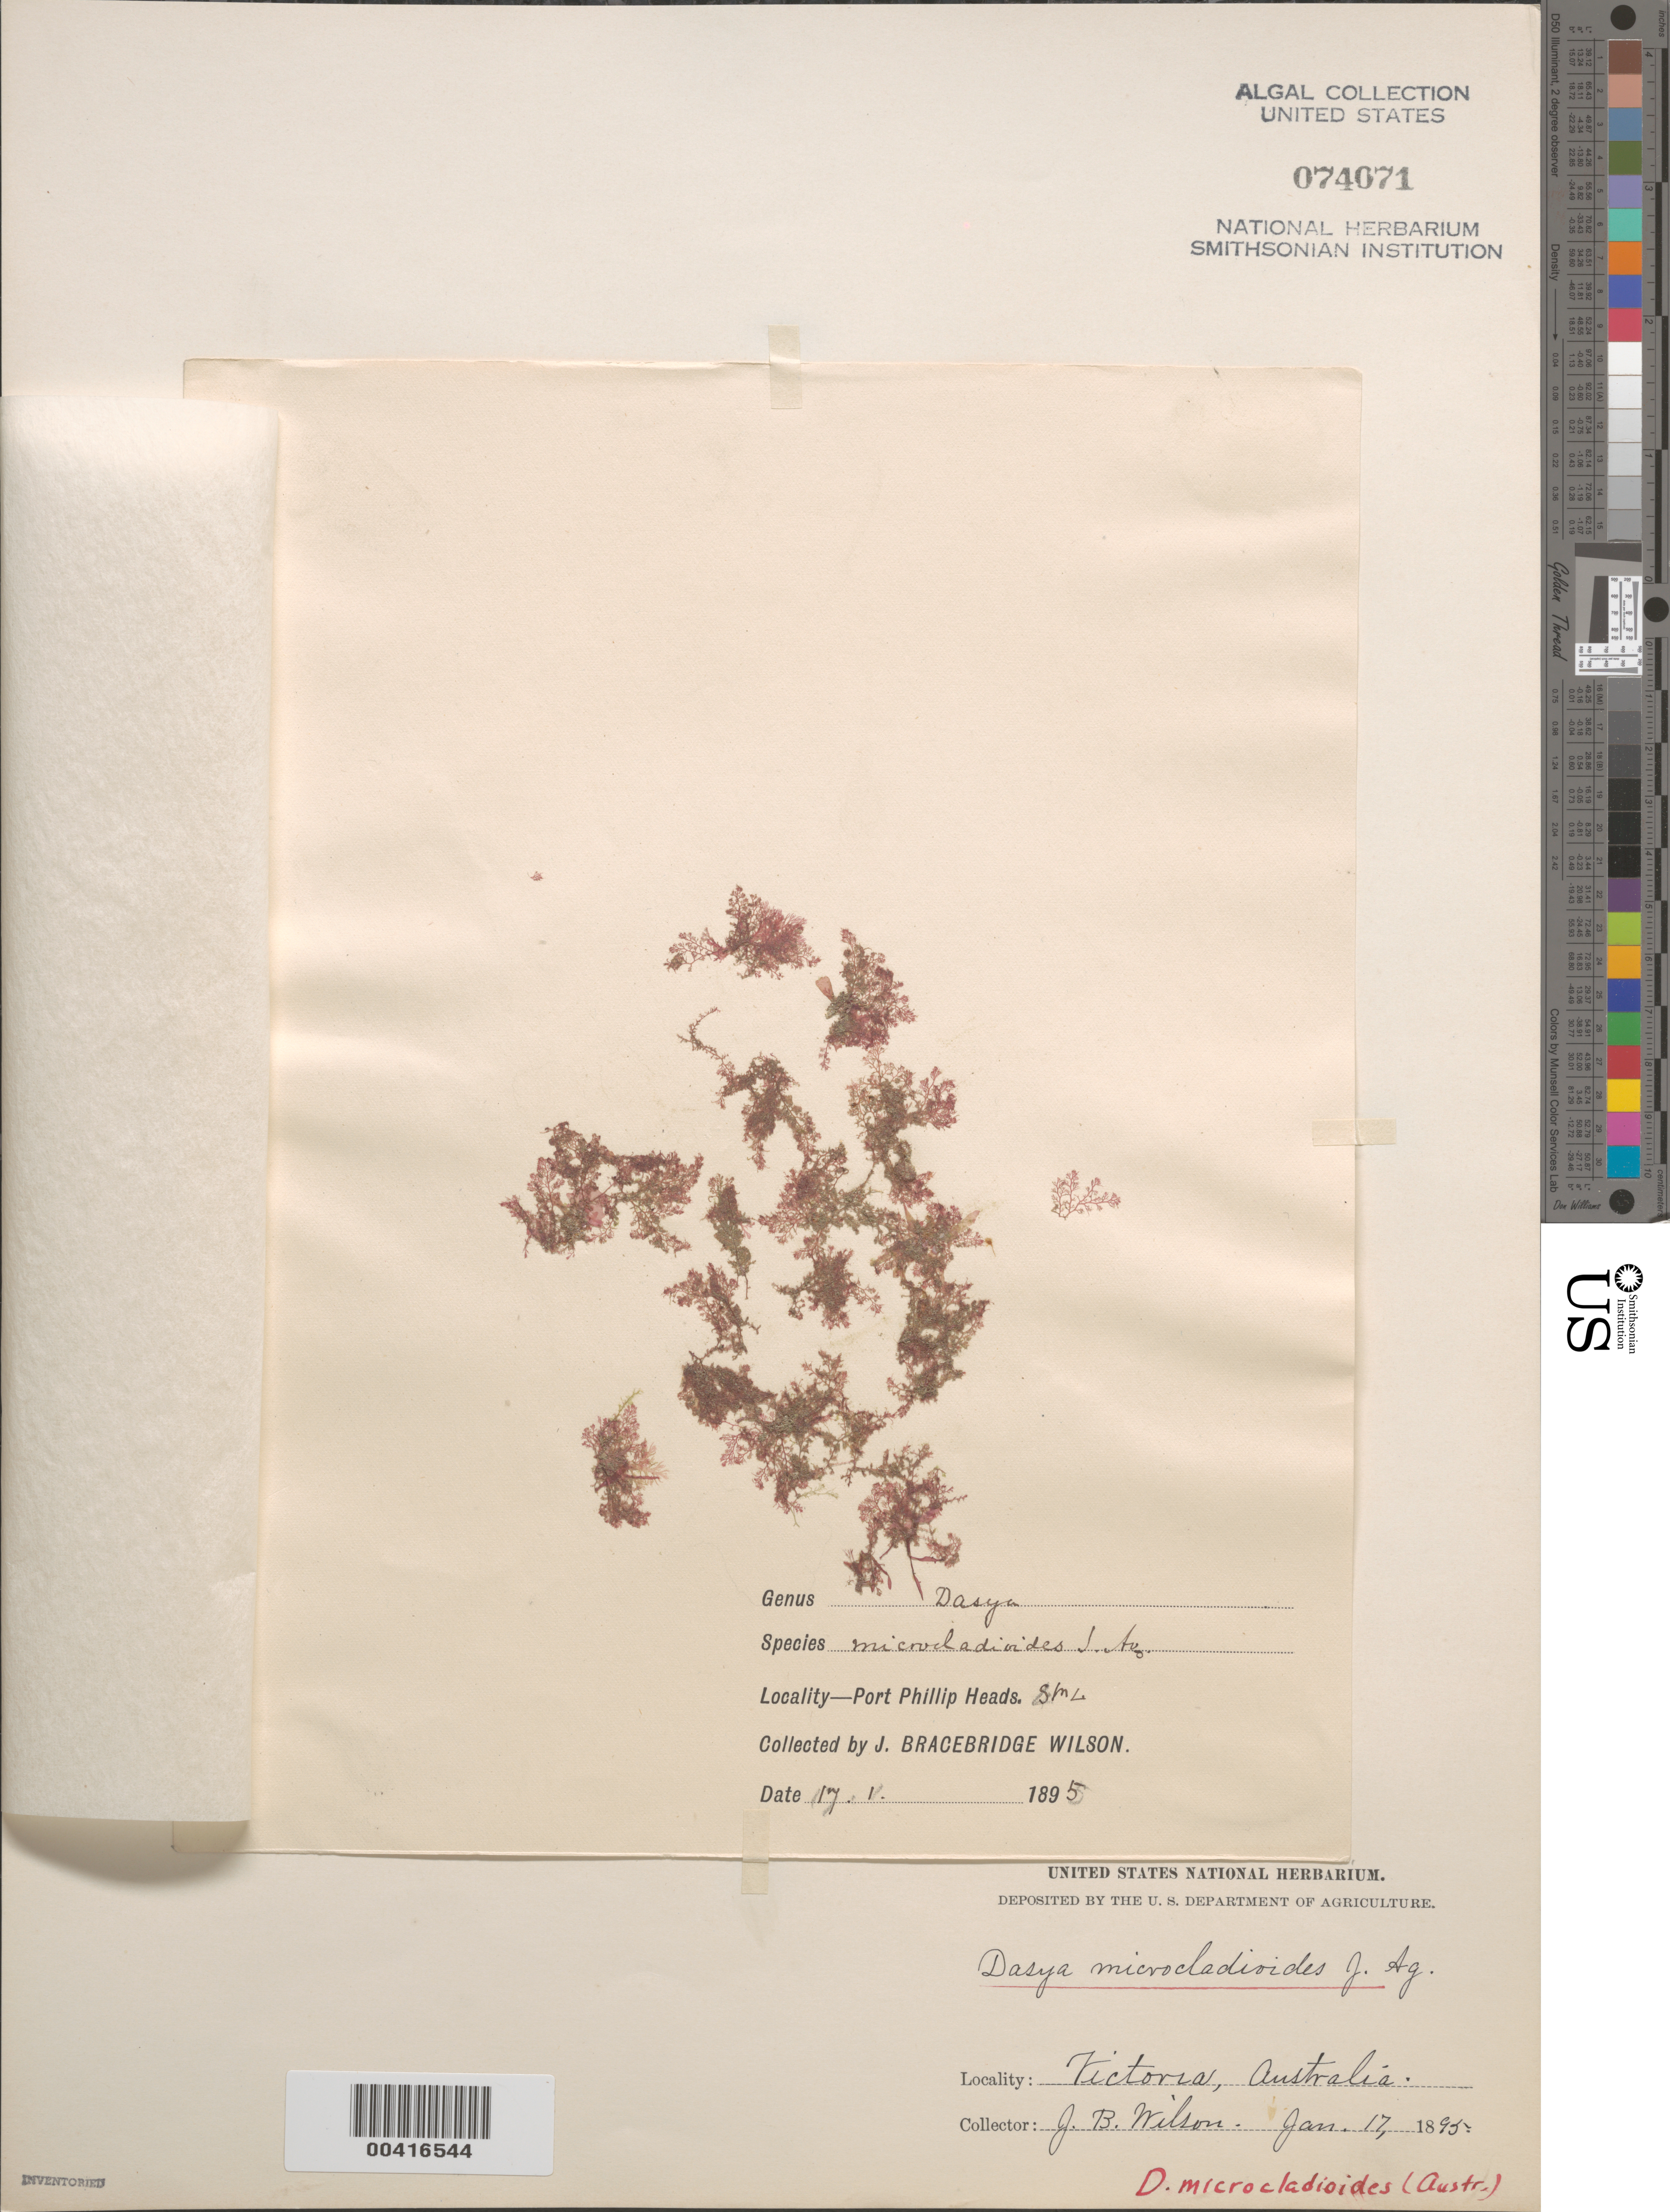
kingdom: Plantae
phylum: Rhodophyta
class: Florideophyceae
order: Ceramiales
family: Dasyaceae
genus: Heterosiphonia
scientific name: Heterosiphonia microcladioides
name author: (J. Agardh)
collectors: J. B. Wilson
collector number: Station 4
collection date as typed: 17 Jan 1895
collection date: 1895-01-17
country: Australia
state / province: Victoria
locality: Port Phillip Heads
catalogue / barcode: US 74071